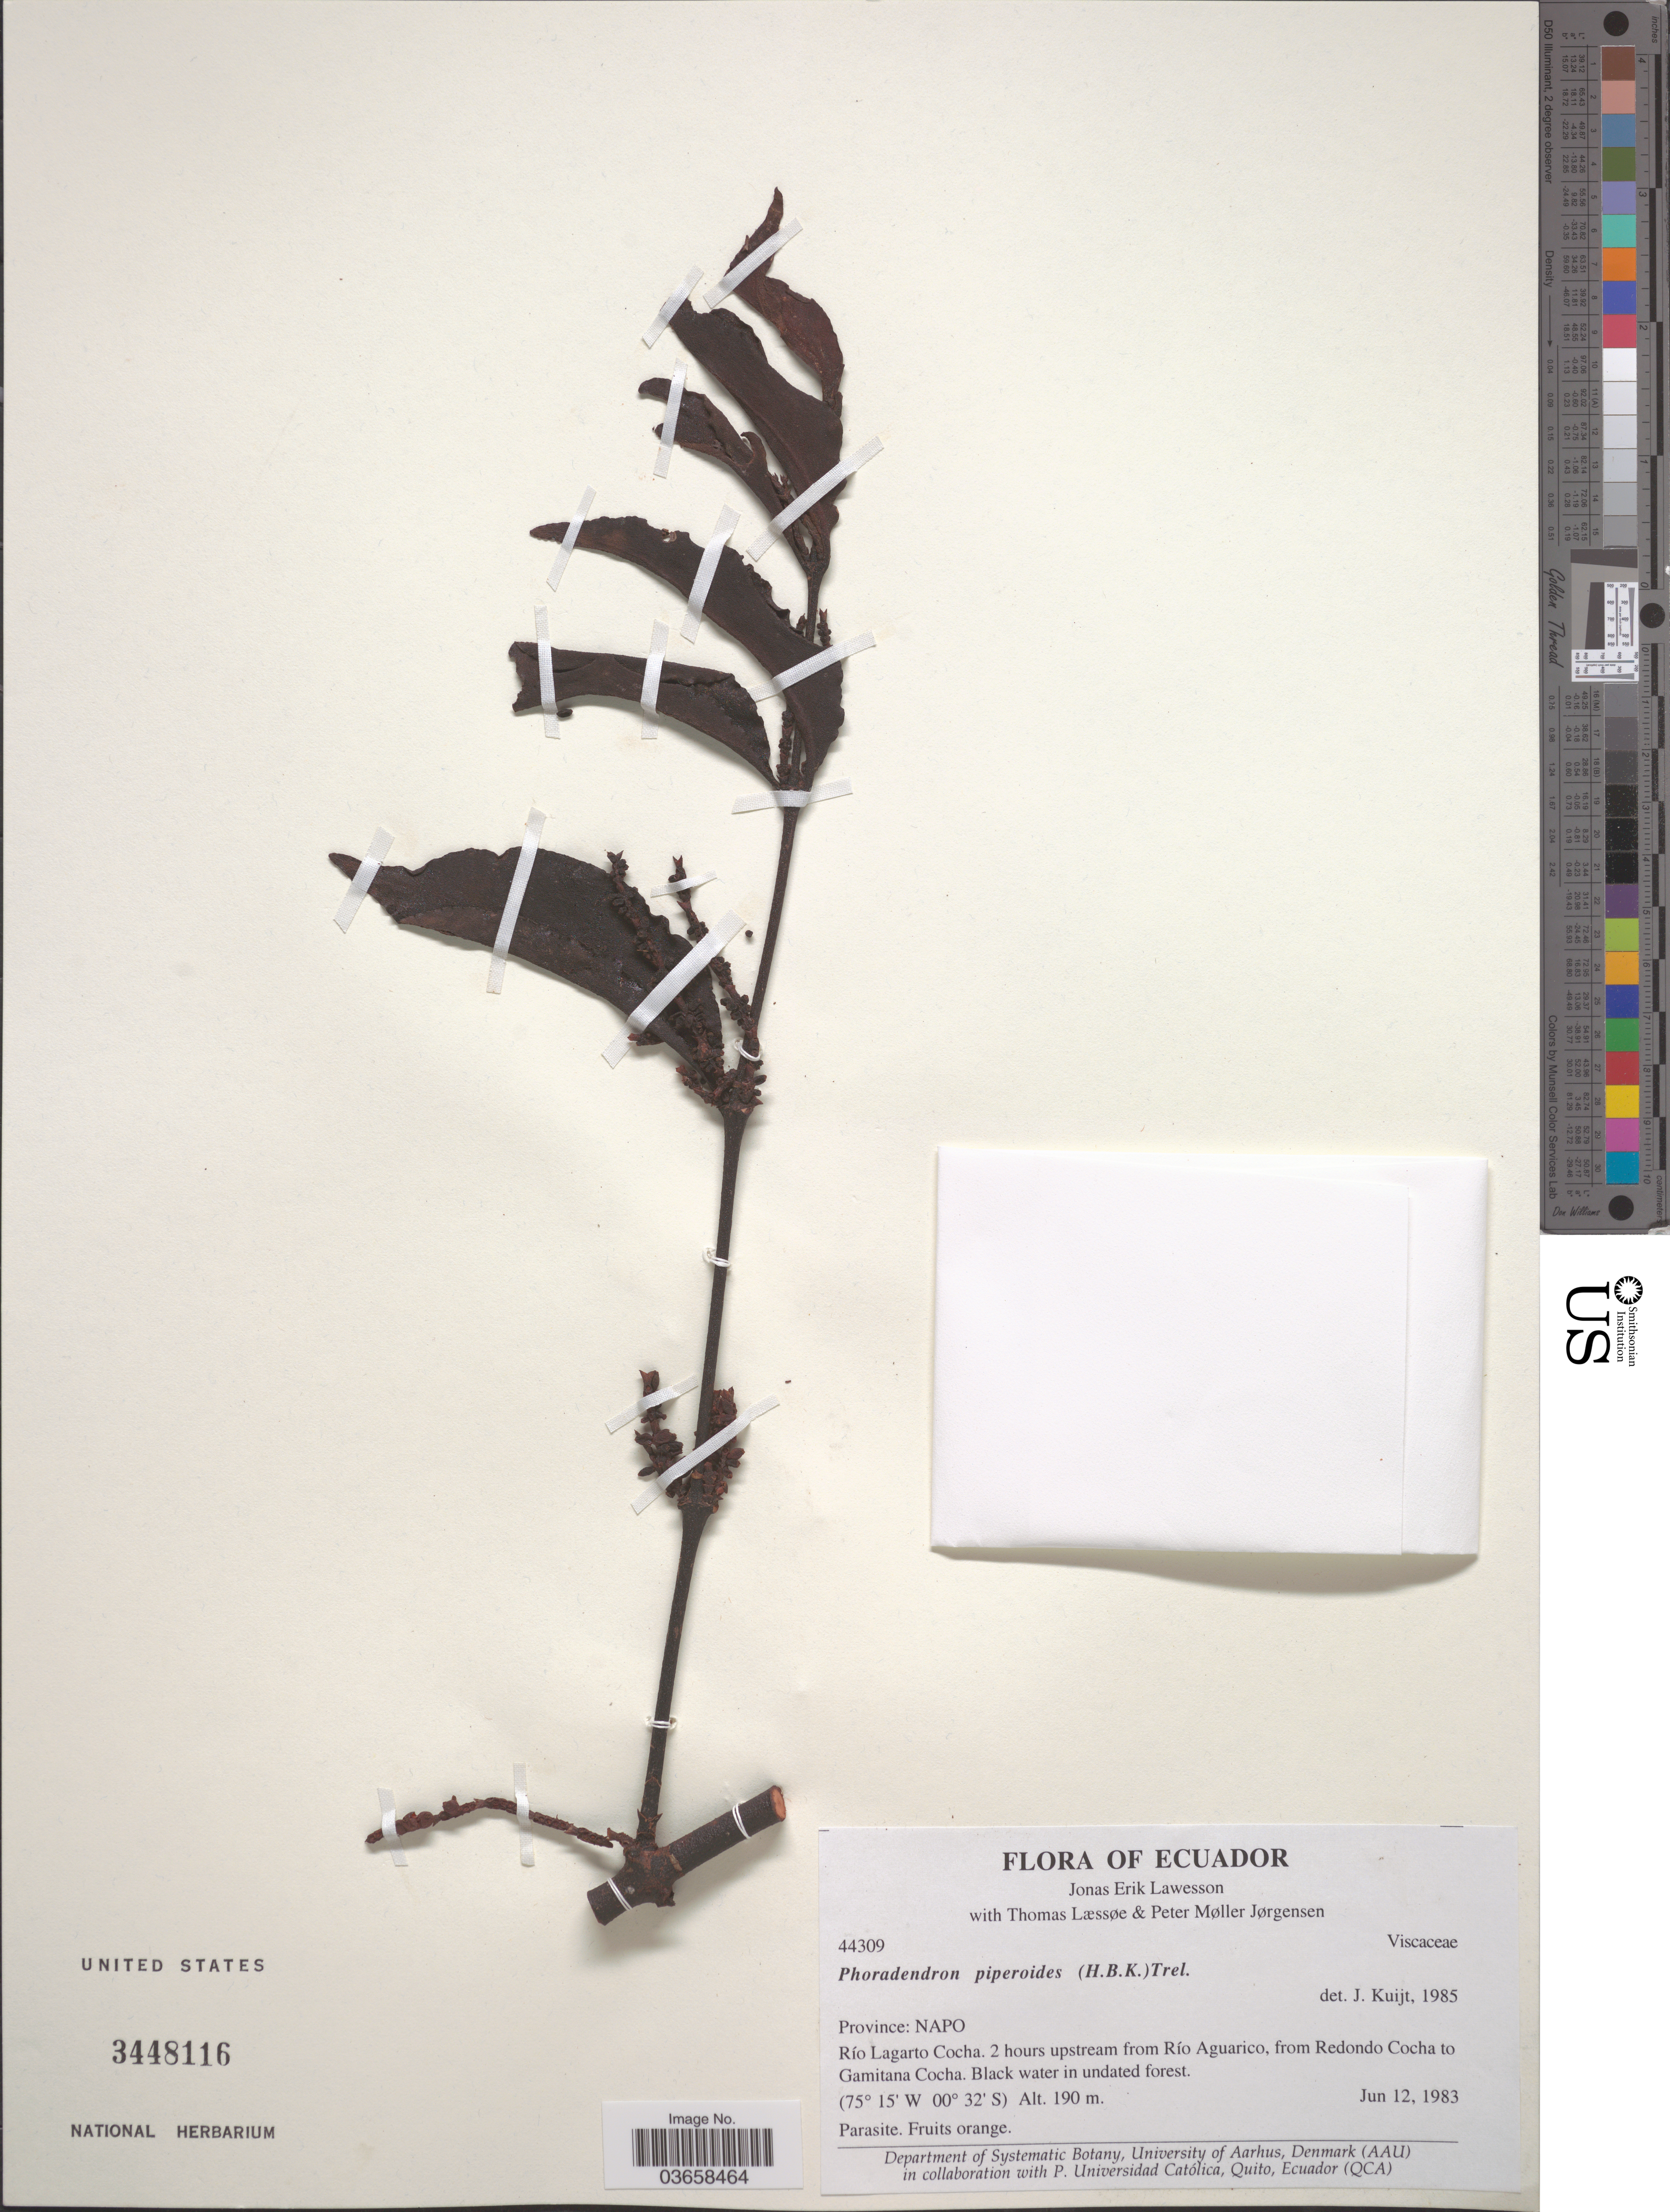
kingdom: Plantae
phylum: Tracheophyta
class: Magnoliopsida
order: Santalales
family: Viscaceae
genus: Phoradendron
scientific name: Phoradendron piperoides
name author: (Kunth) Trel.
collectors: J. Lawesson, T. Laessøe & P. M. Jørgensen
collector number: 44309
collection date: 1983-06-12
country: Ecuador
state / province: Napo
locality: Río Lagarto Cocha. 2 hours upstream from Río Aguarico, from Redondo Cocha to Gamitana Cocha.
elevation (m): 190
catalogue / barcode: US 3448116